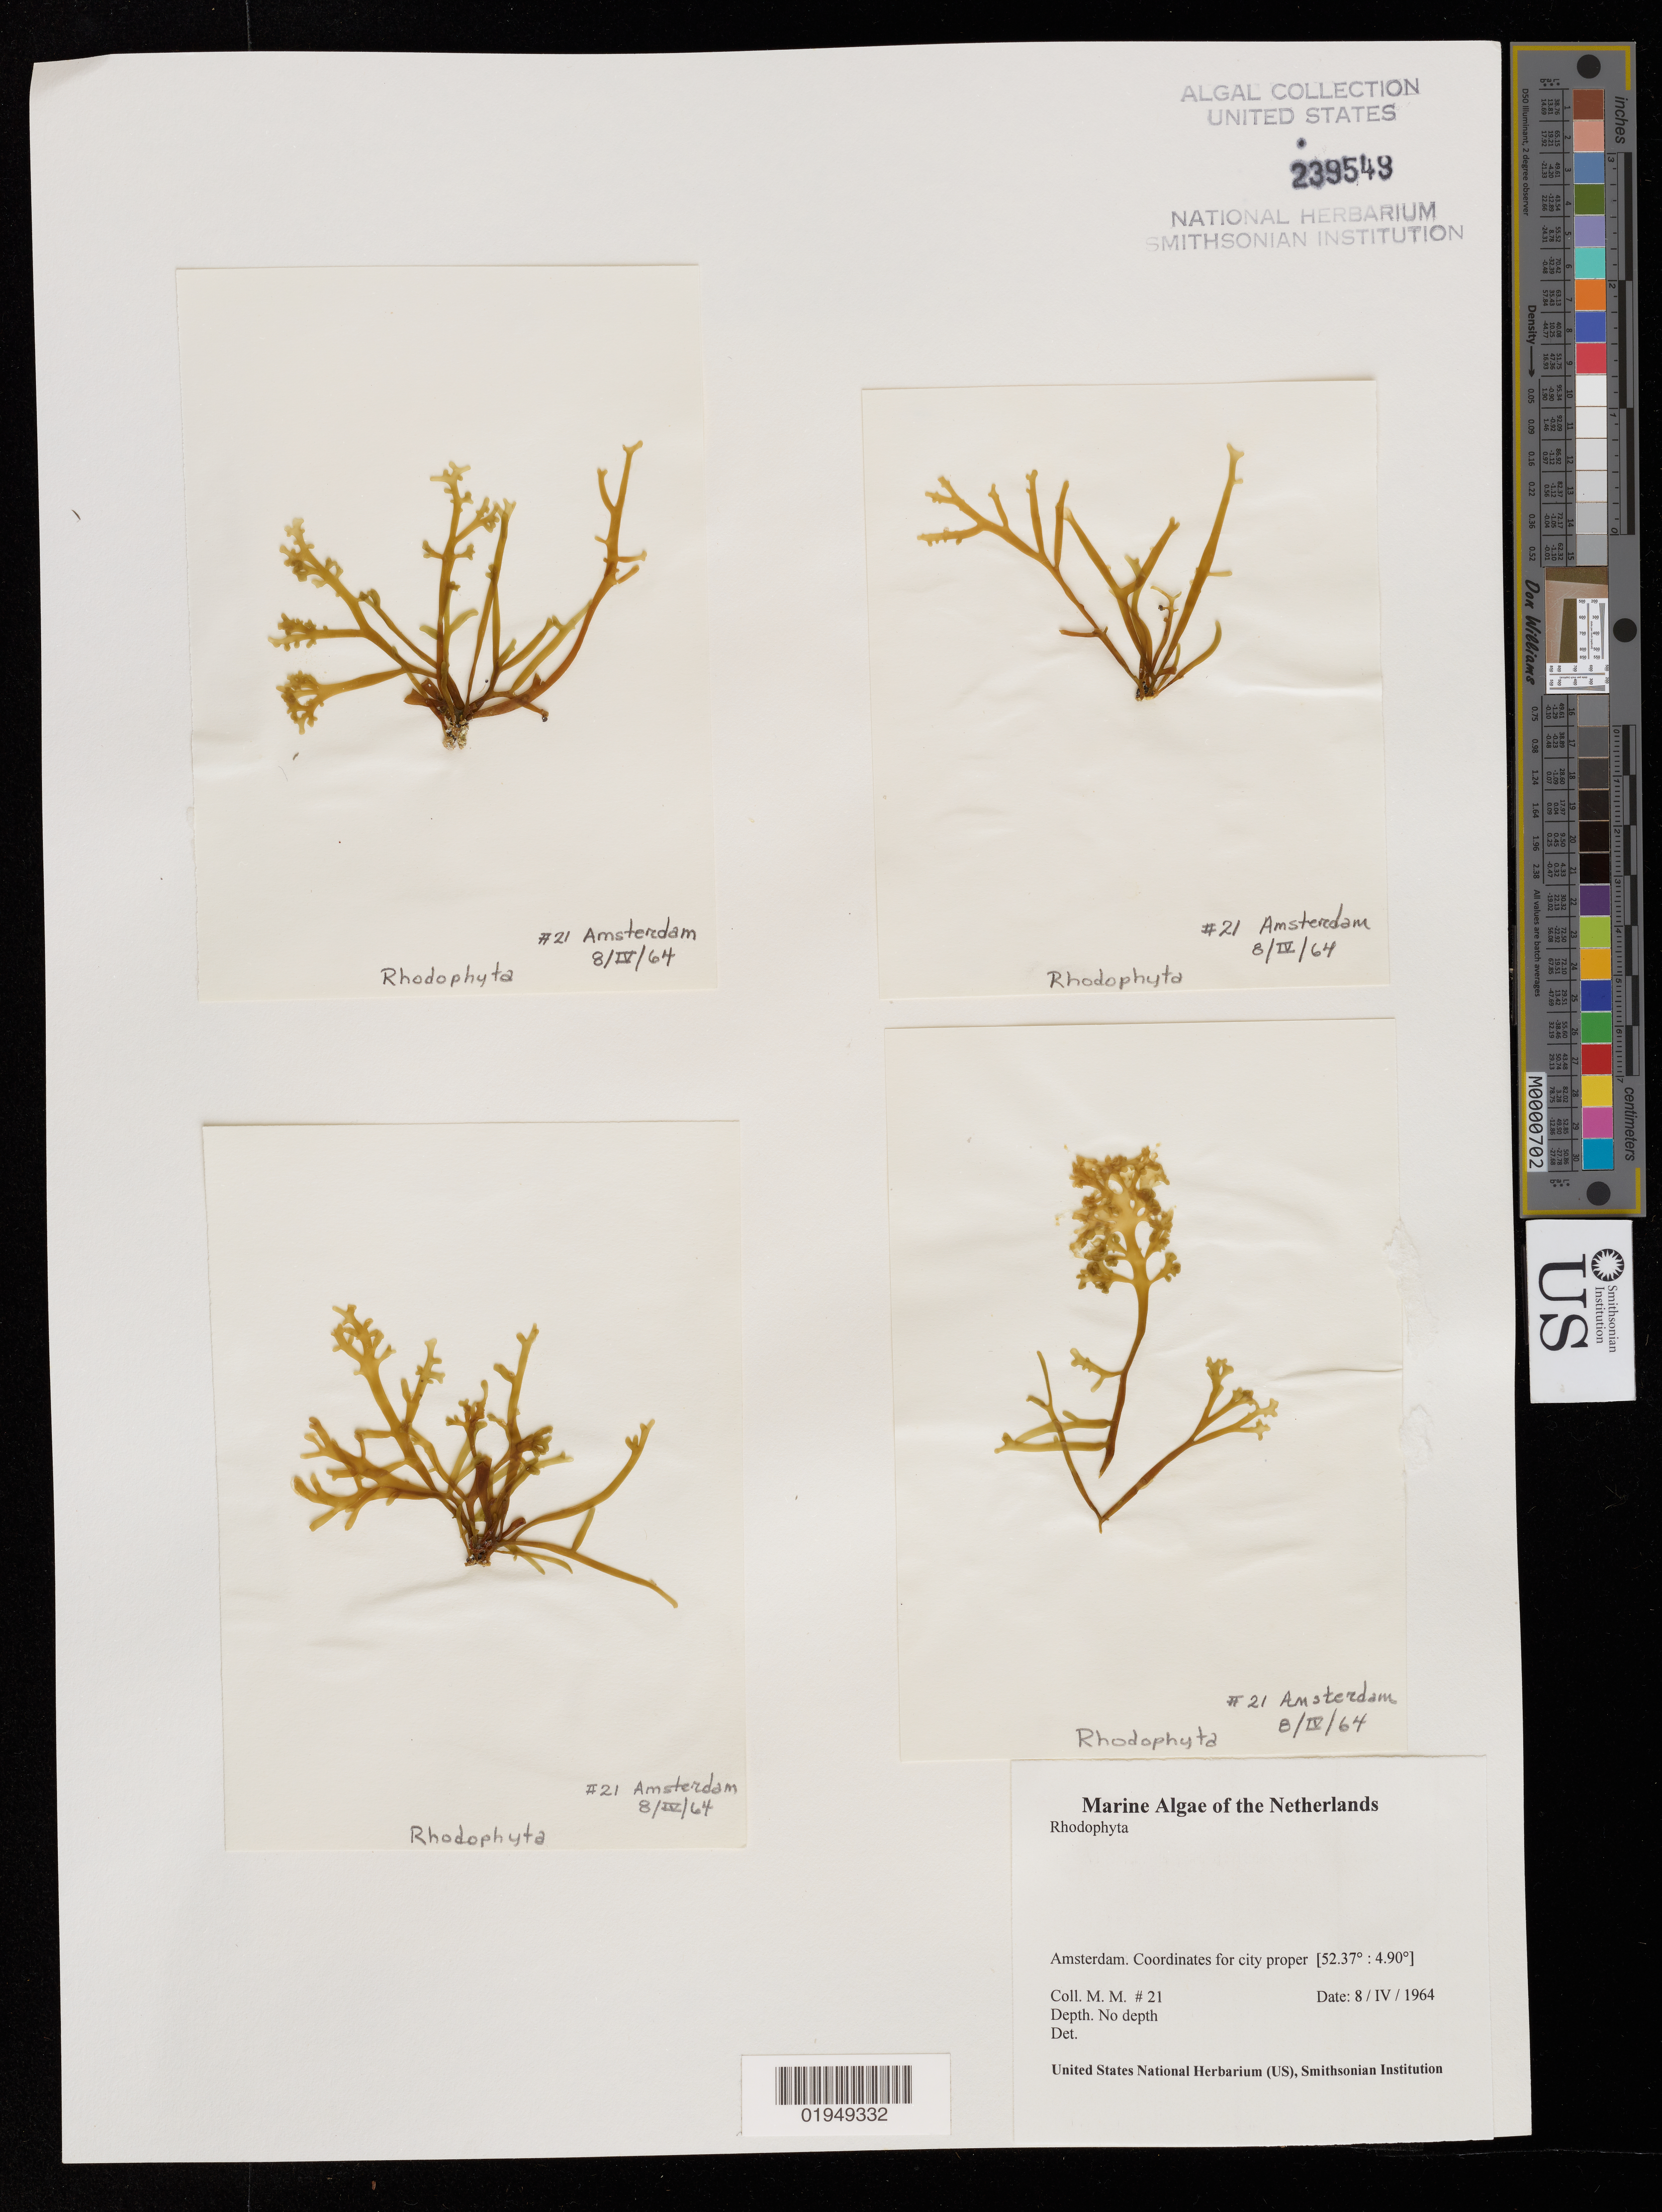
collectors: M. M.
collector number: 21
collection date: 1964-04-08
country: Netherlands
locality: Amsterdam. Coordinates for city proper [52.37° : 4.90°]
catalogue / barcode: US 239549